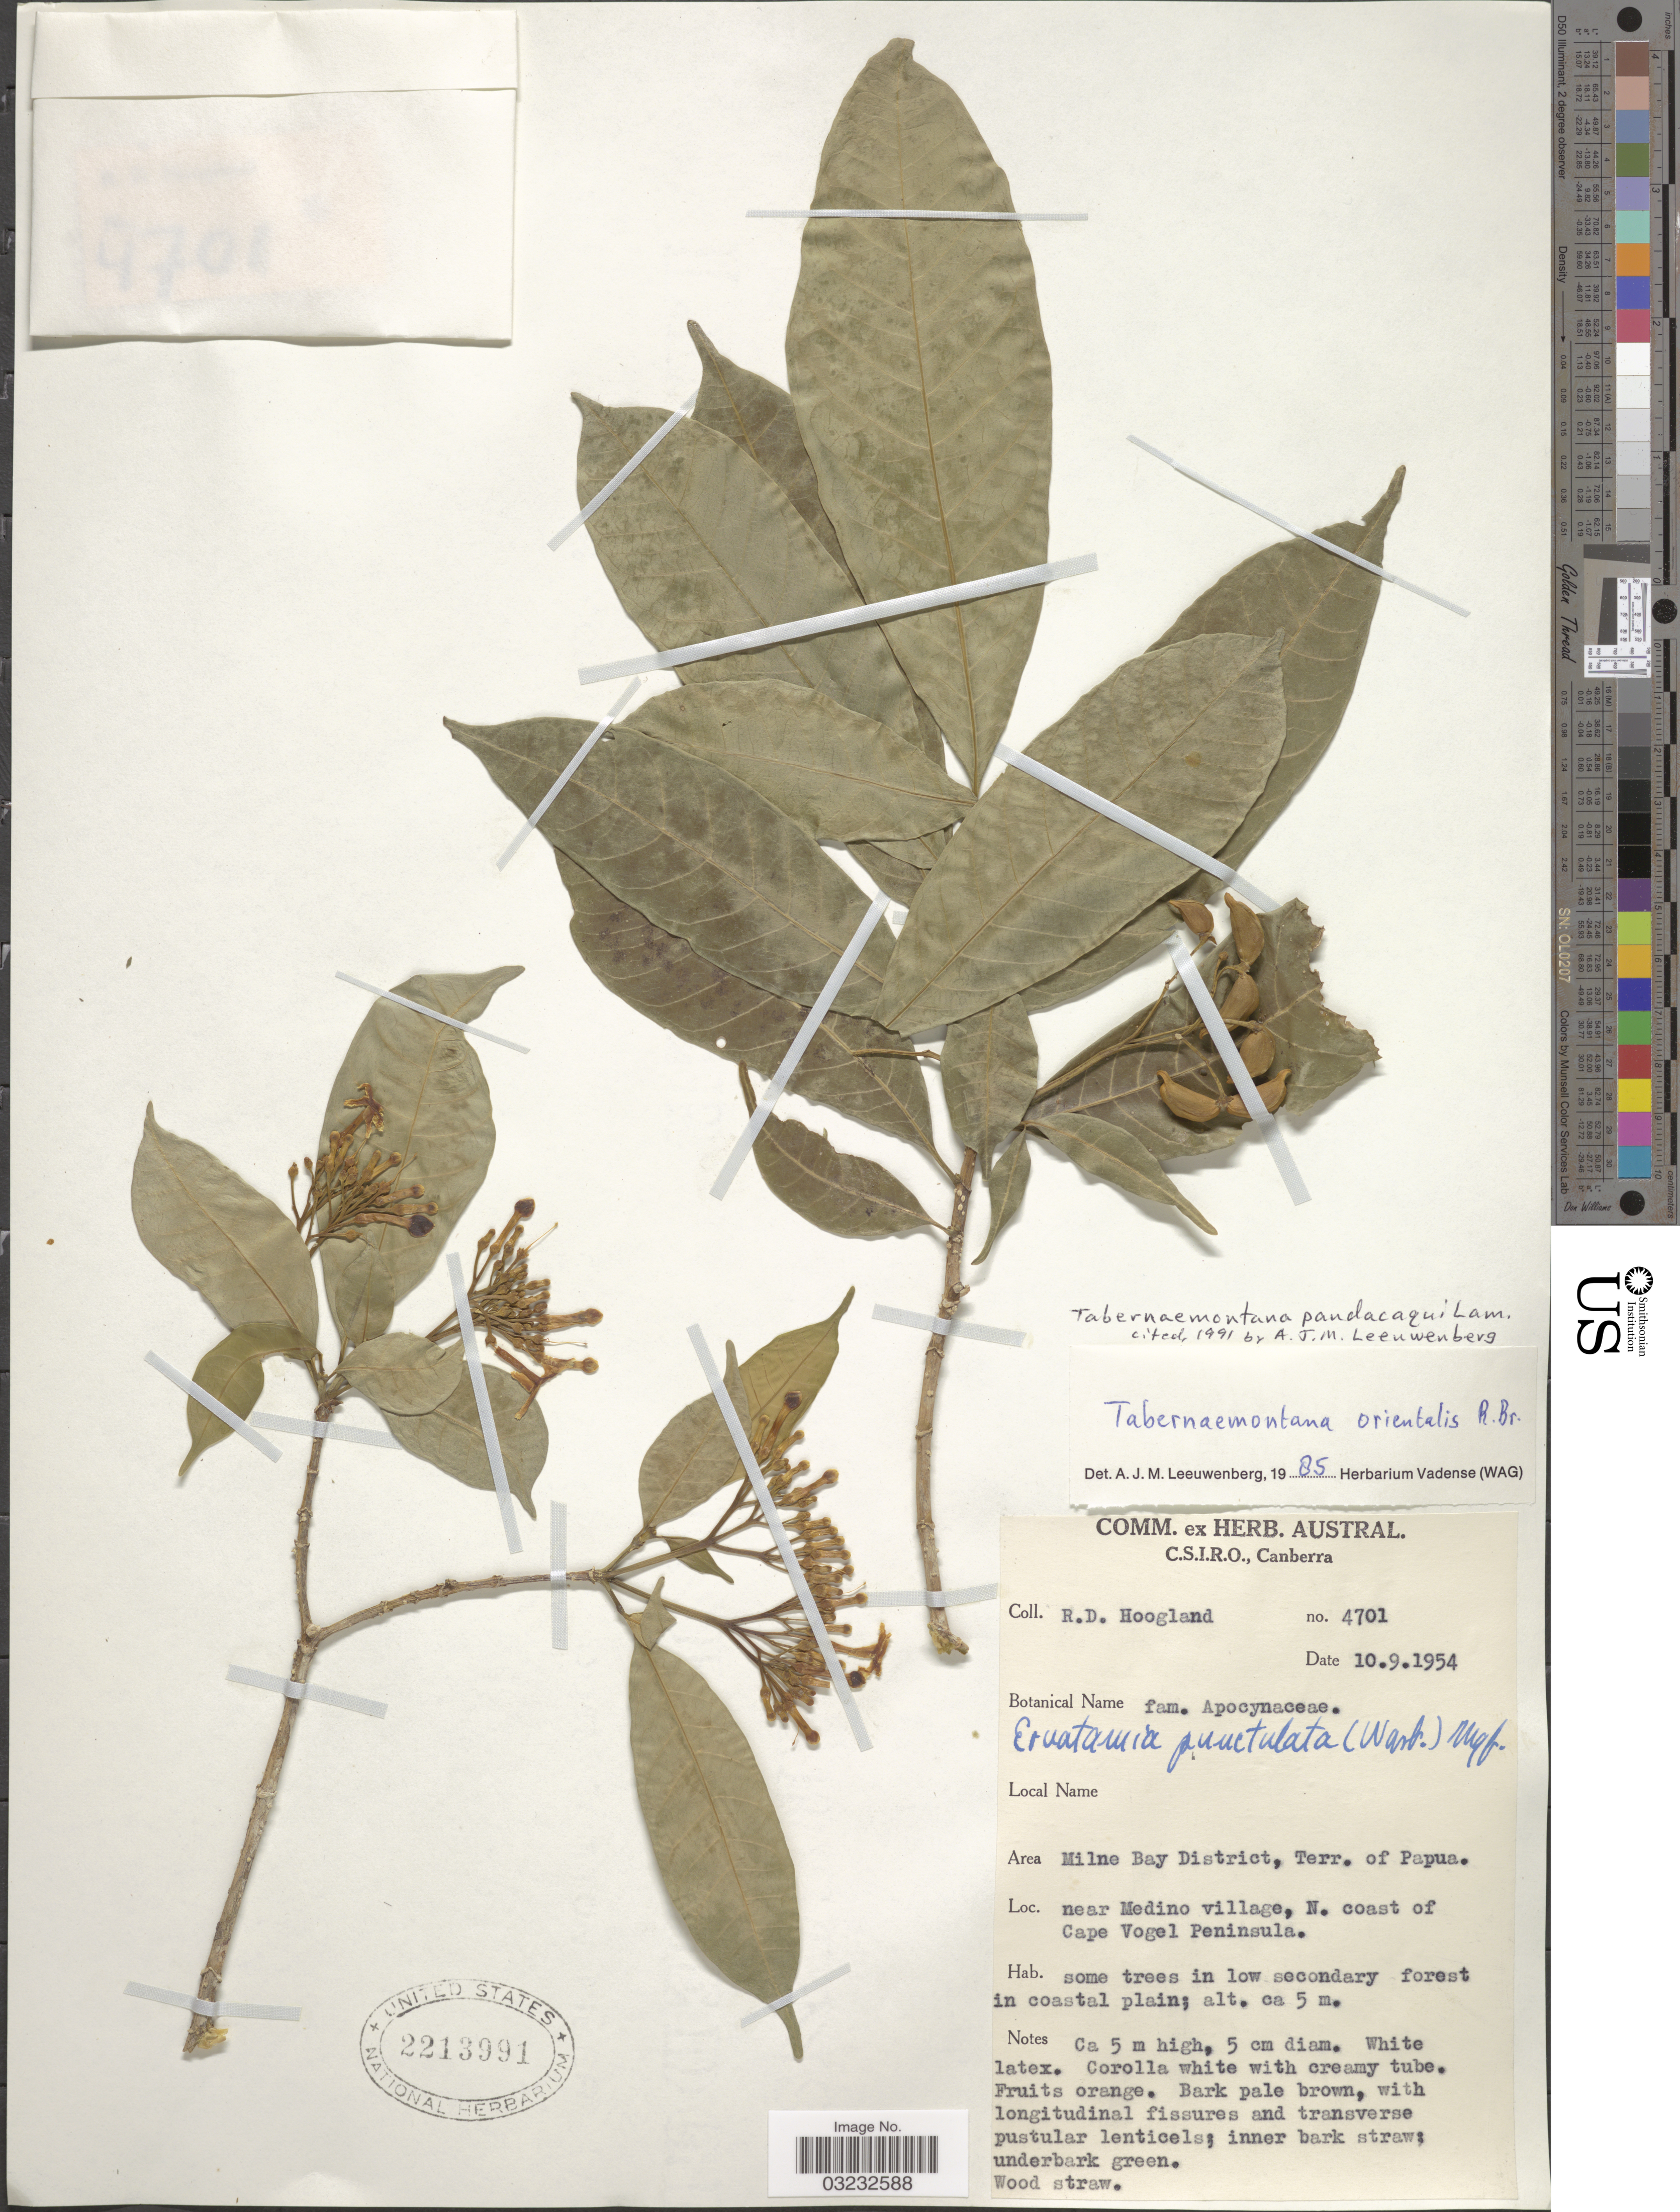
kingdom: Plantae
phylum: Tracheophyta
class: Magnoliopsida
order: Gentianales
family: Apocynaceae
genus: Tabernaemontana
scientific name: Tabernaemontana pandacaqui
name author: Poir.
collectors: R. D. Hoogland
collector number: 4701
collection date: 1954-09-10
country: Papua New Guinea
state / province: Milne Bay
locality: Area Milne Bay District, Terr. of Papua. Near Medino village, N. coast of Cape Vogel Peninsula.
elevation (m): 5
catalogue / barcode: US 2213991